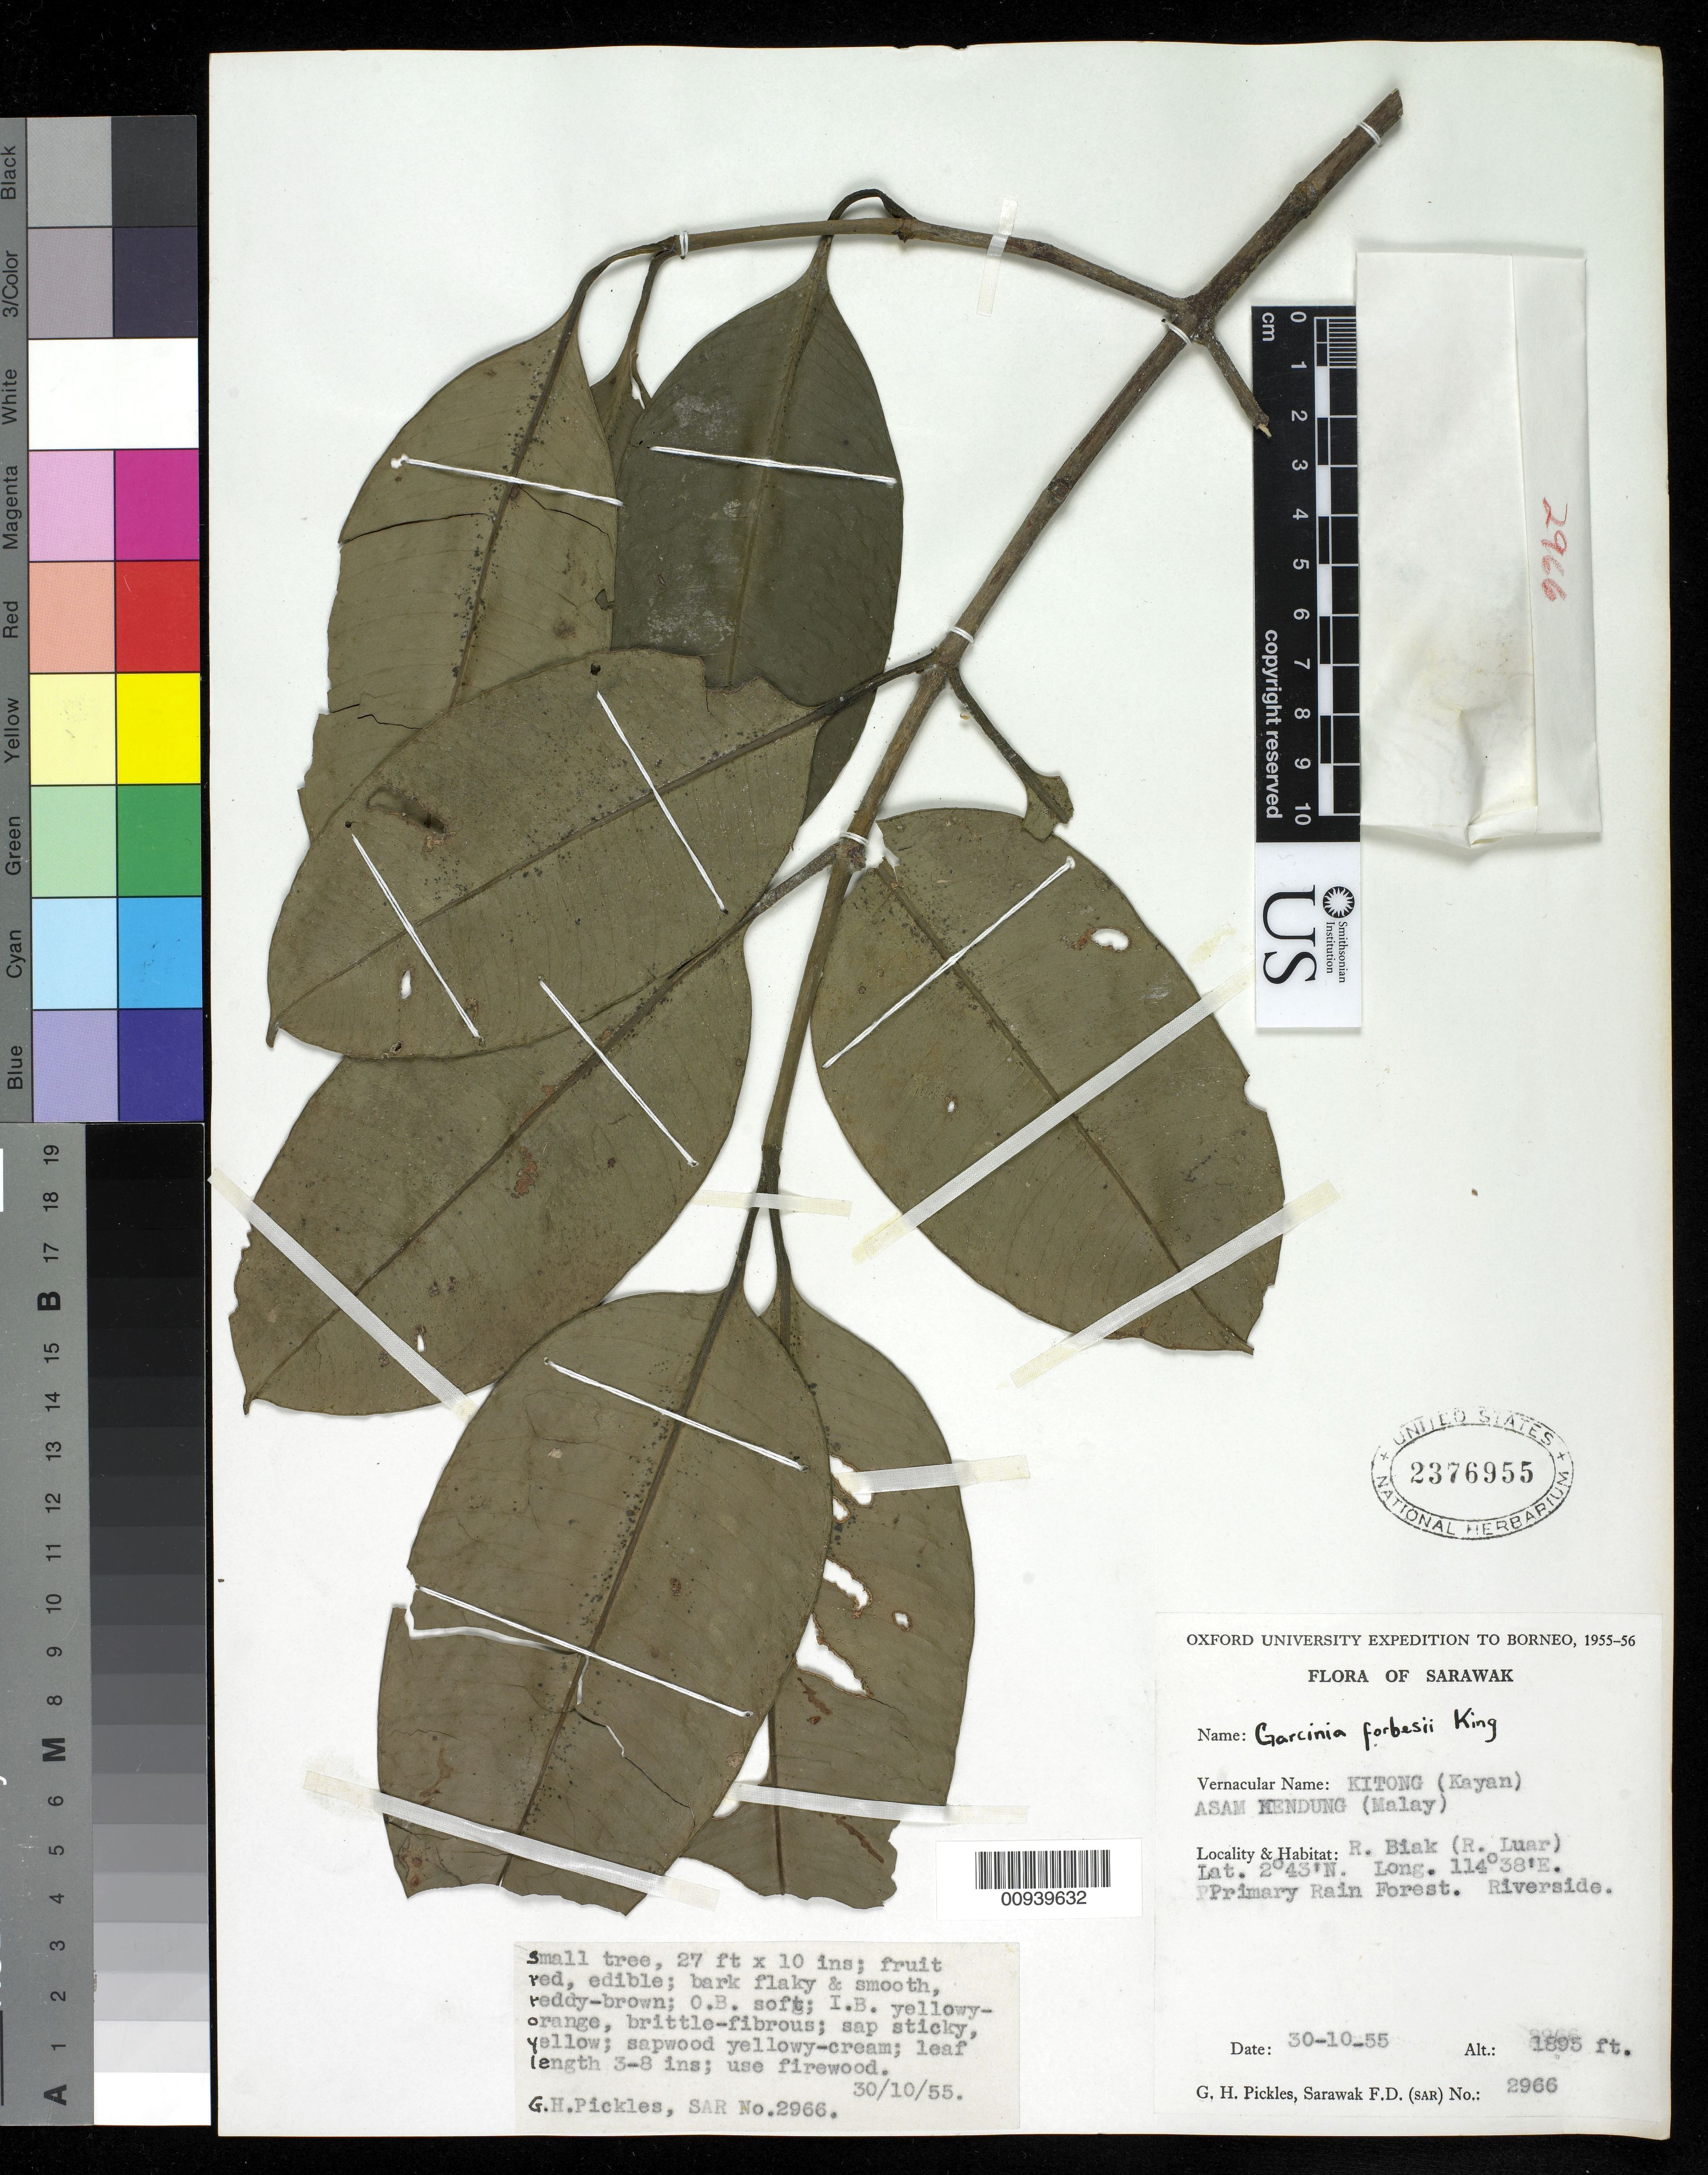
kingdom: Plantae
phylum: Tracheophyta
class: Magnoliopsida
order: Malpighiales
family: Clusiaceae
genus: Garcinia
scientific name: Garcinia forbesii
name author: King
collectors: G. Pickles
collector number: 2966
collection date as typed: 30 Oct 1955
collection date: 1955-10-30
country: Malaysia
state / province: Sarawak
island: Borneo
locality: R. Biak (R. Luar)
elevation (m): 578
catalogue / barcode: US 2376955